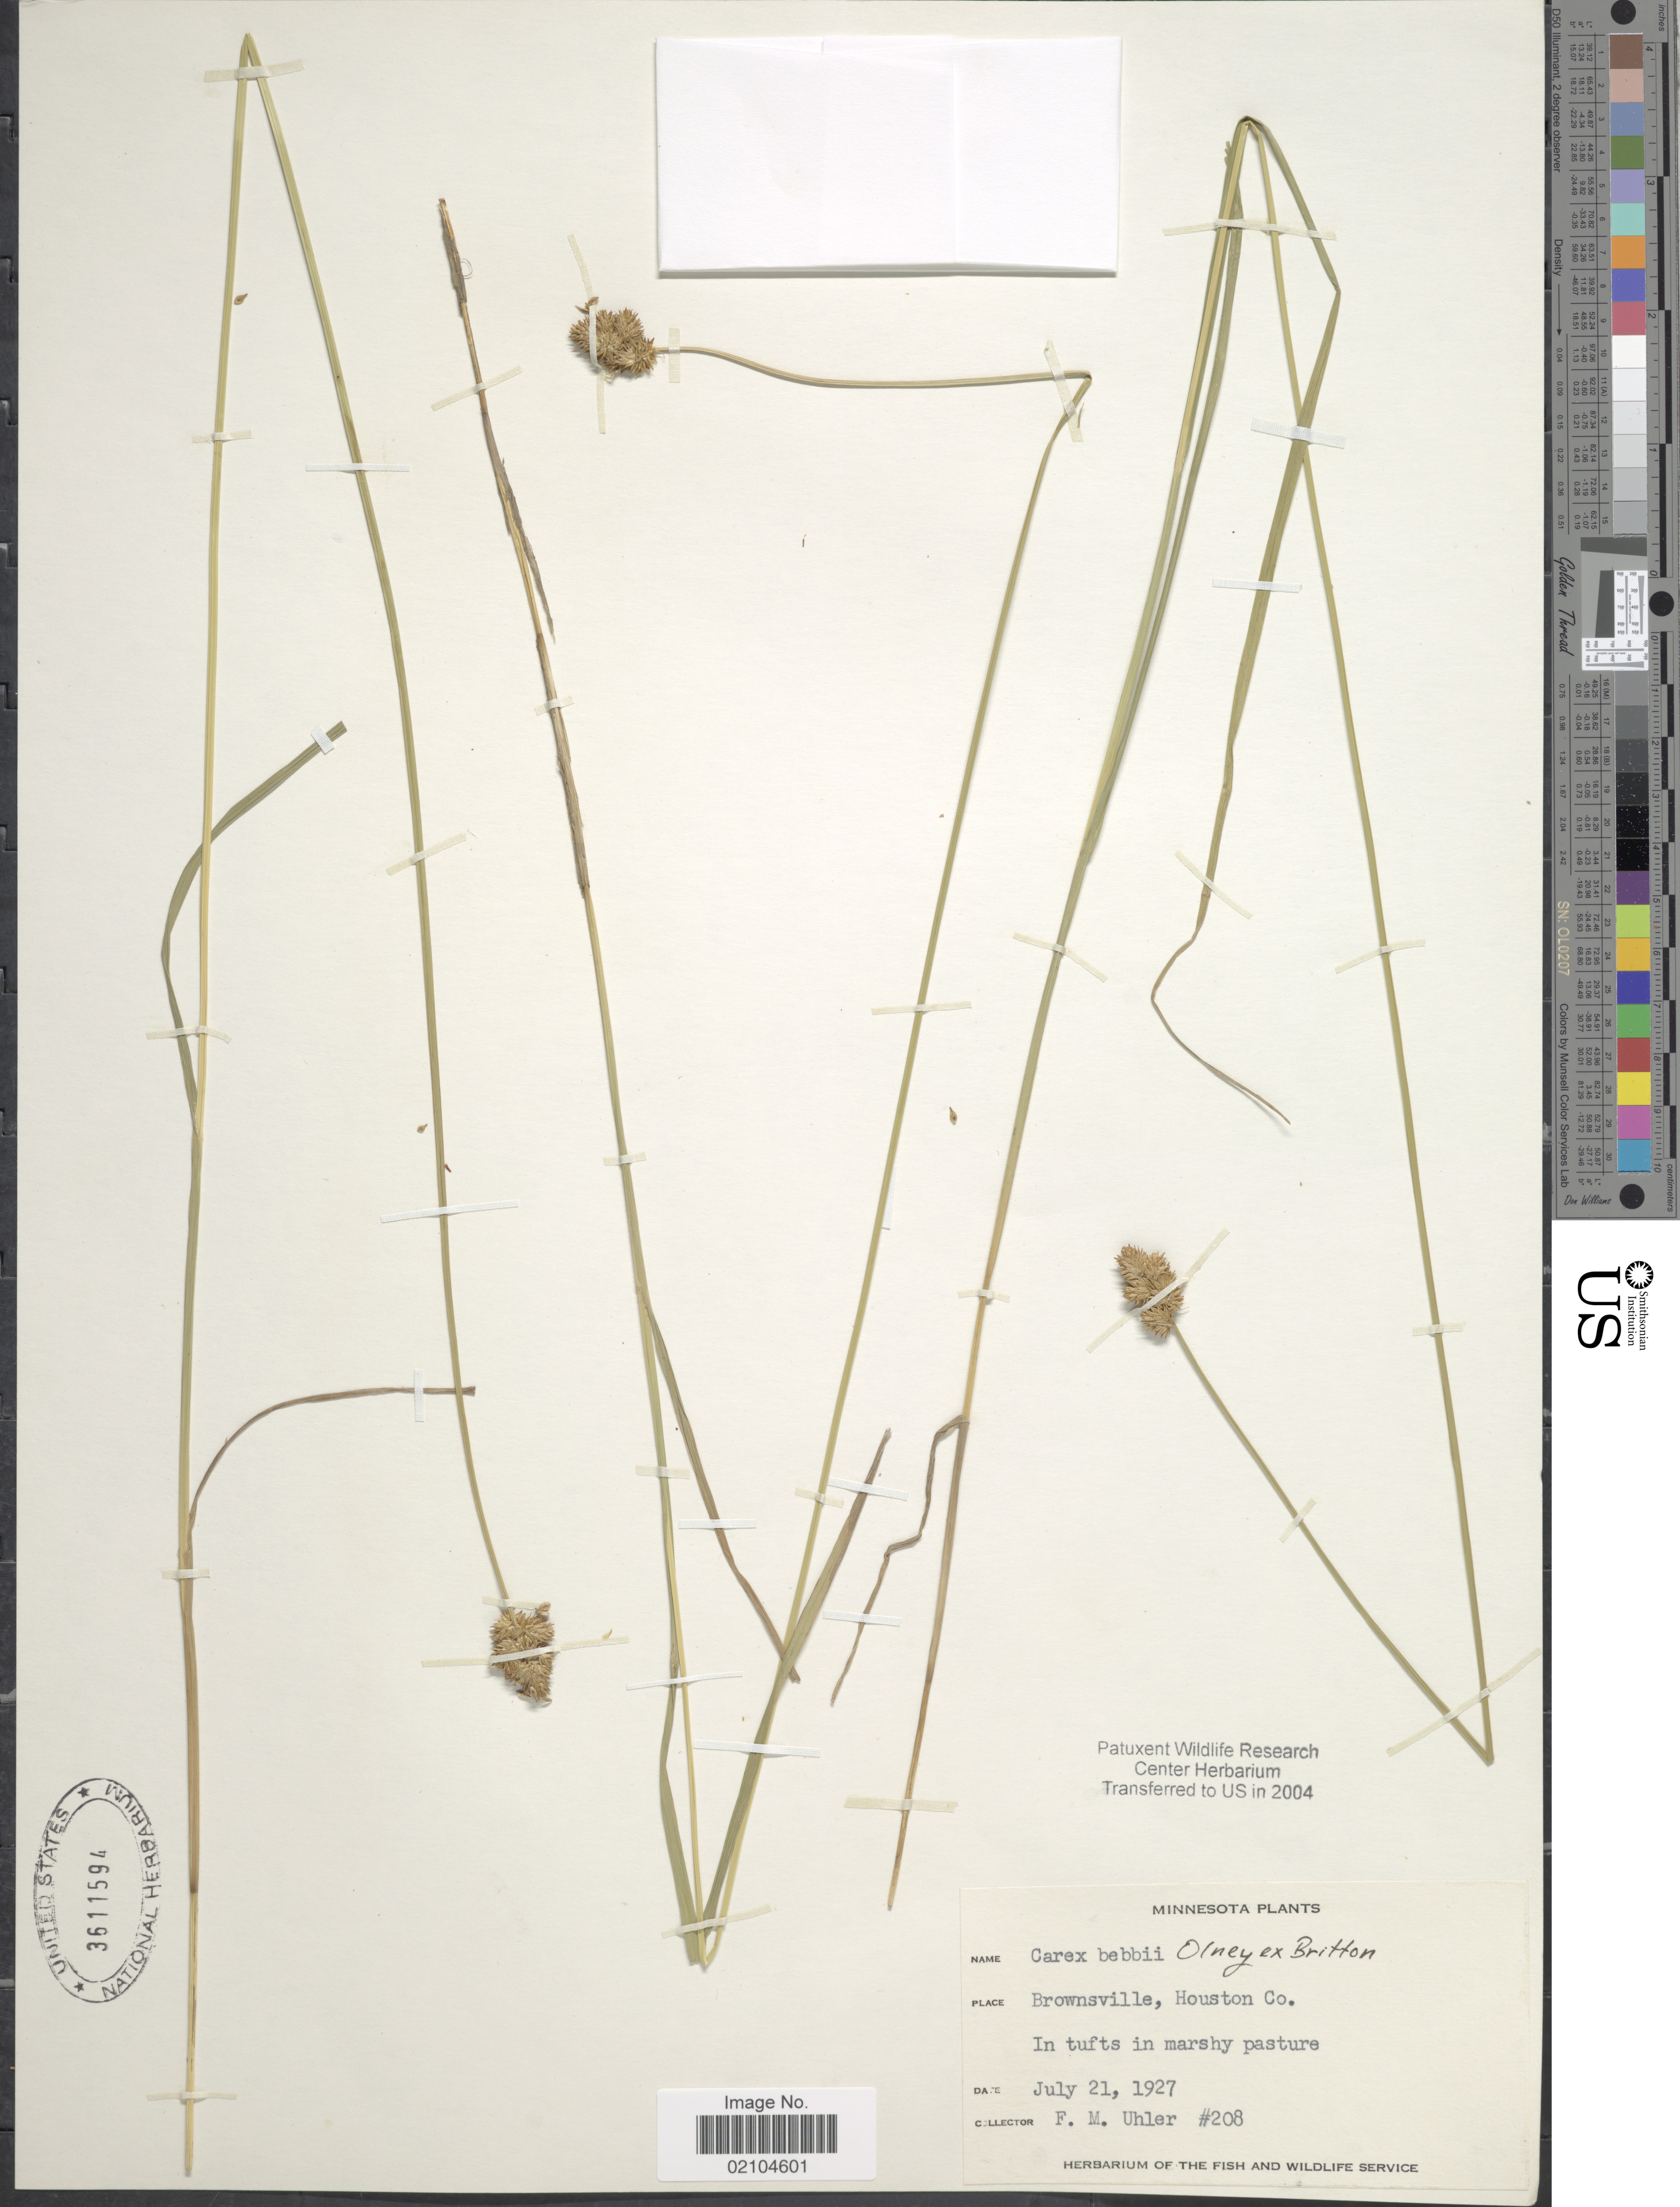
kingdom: Plantae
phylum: Tracheophyta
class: Liliopsida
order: Poales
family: Cyperaceae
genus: Carex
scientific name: Carex bebbii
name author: (L.H. Bailey) Olney ex Fernald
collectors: F. M. Uhler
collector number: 208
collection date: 1927-07-21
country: United States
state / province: Minnesota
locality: Brownsville, Houston Co.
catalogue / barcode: US 3611594